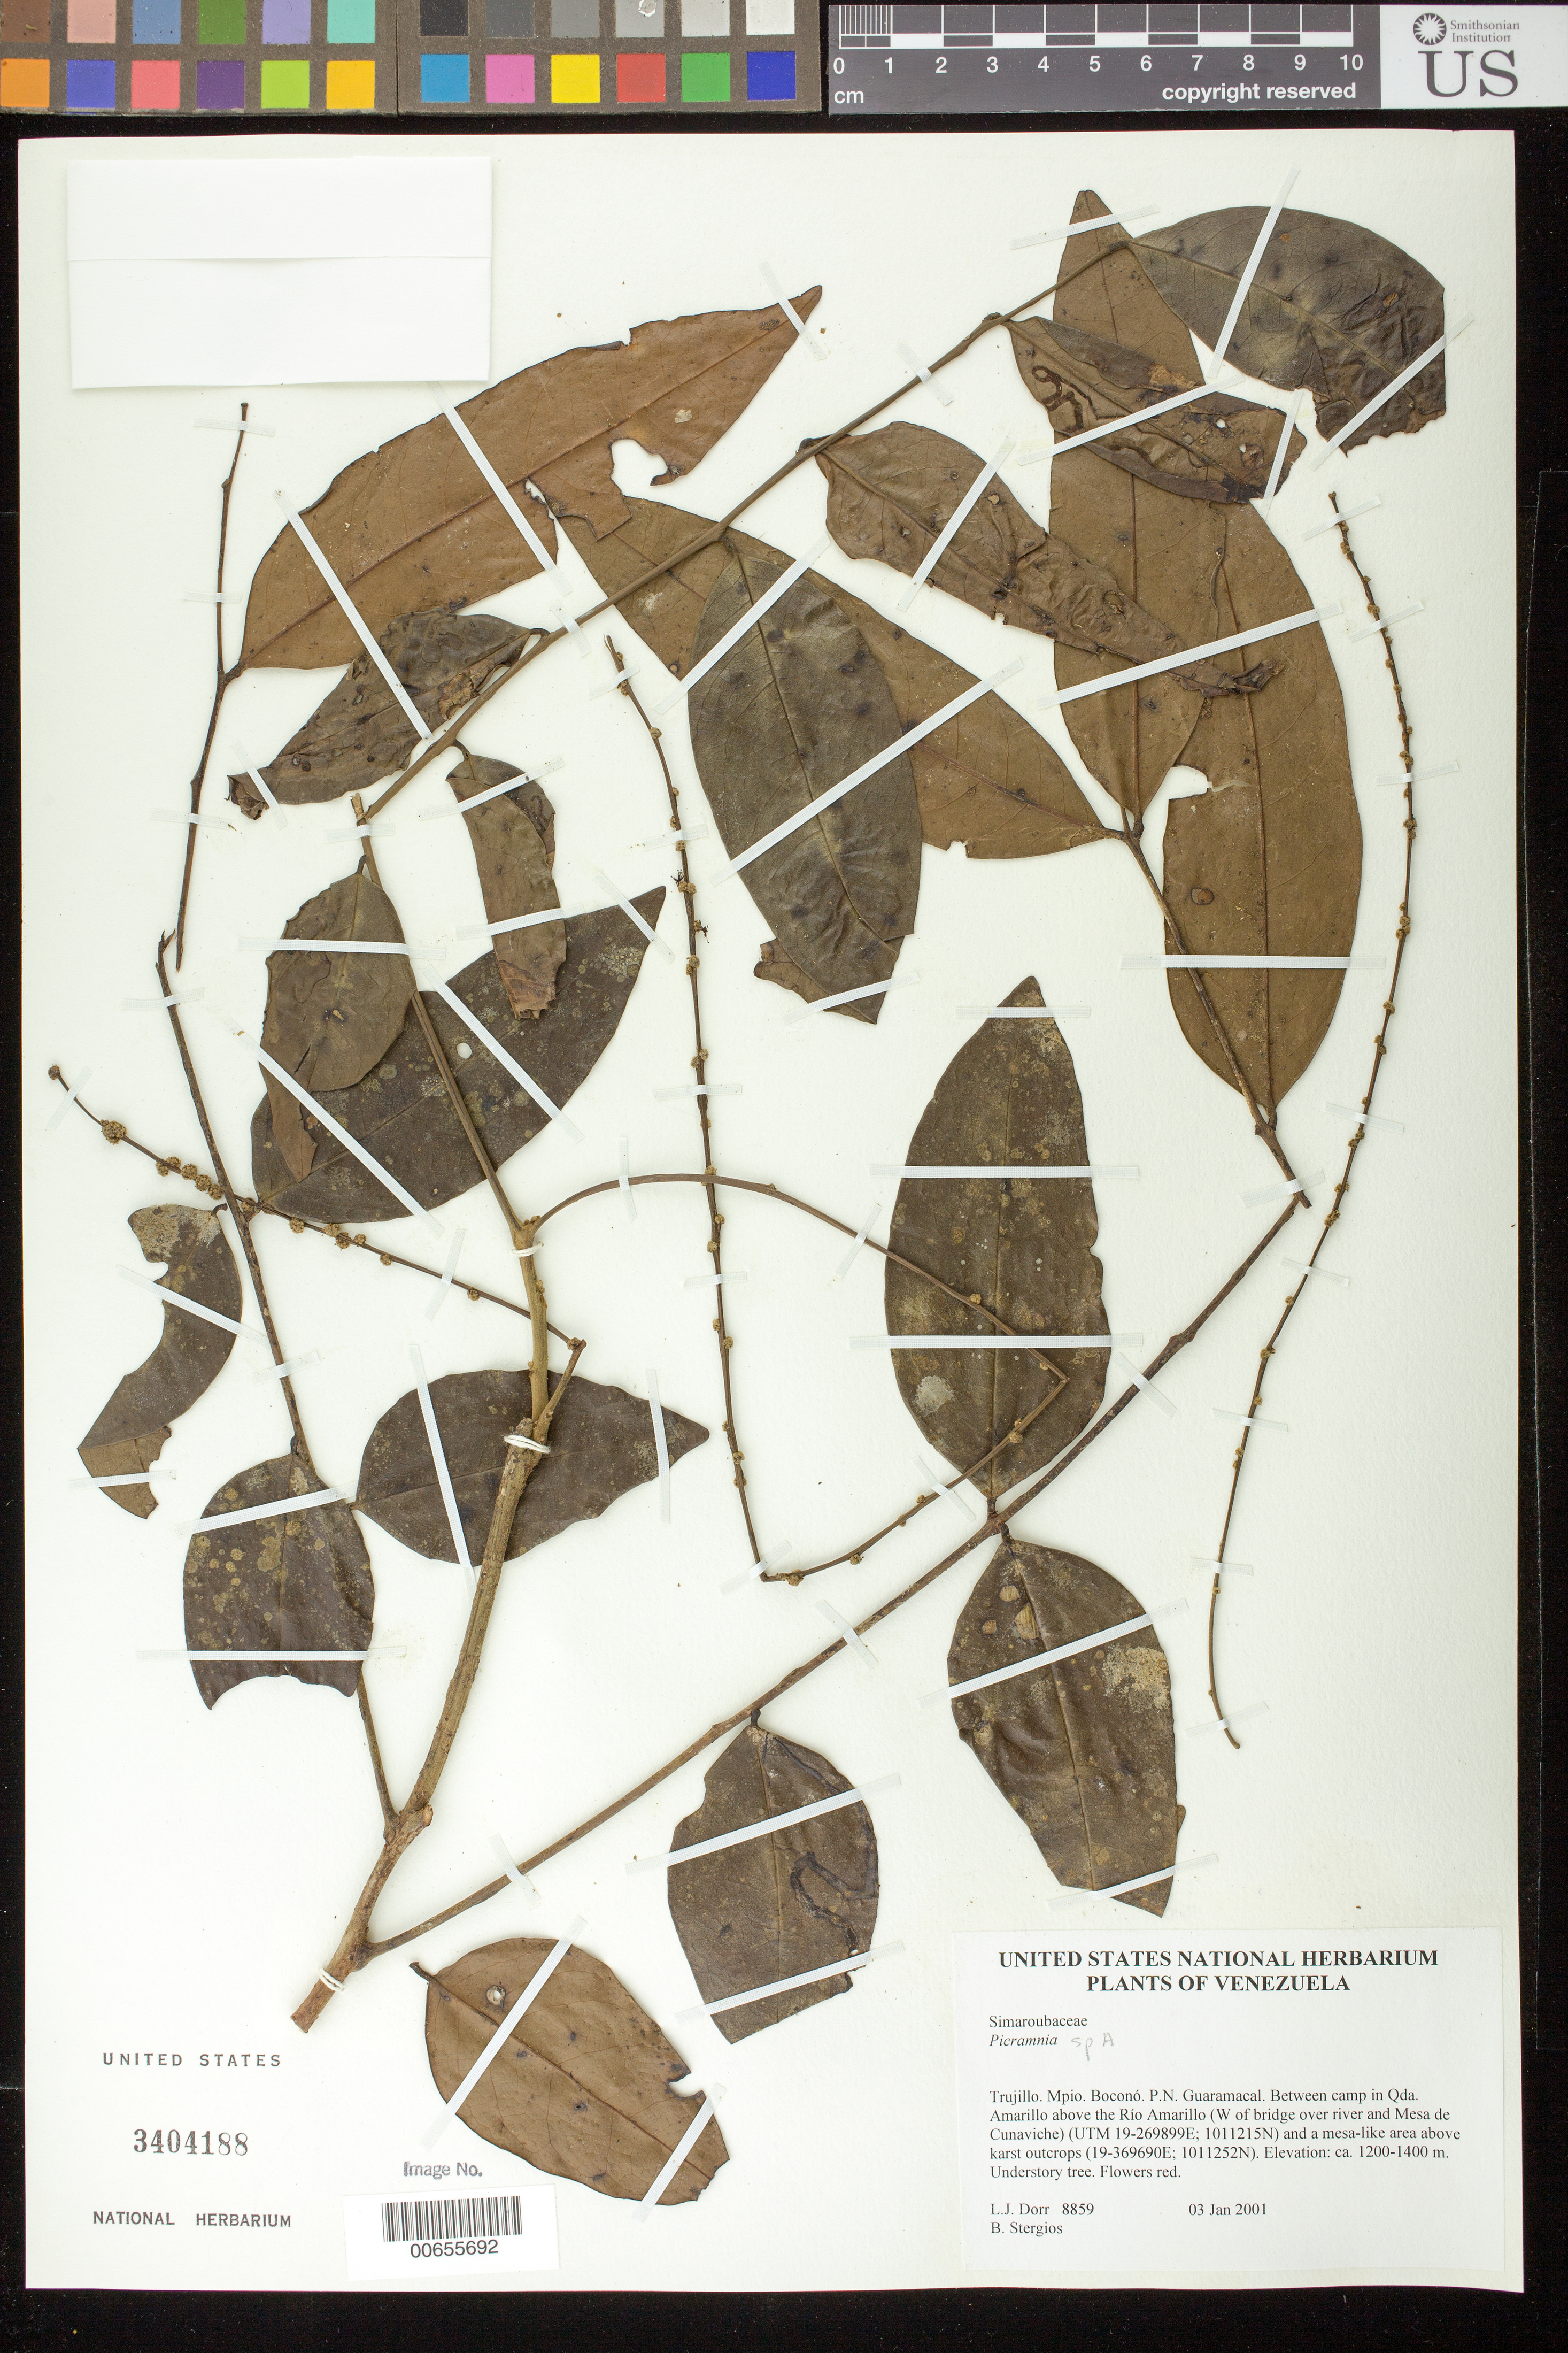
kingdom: Plantae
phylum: Tracheophyta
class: Magnoliopsida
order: Picramniales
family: Picramniaceae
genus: Picramnia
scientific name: Picramnia sp.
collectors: L. J. Dorr & B. G. Stergios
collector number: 8859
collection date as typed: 03 Jan 2001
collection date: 2001-01-03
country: Venezuela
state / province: Trujillo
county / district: Boconó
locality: Parque Nacional Guaramacal. Between camp in Qda Amarillo above Río Amarillo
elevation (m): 1200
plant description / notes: NY, PORT, US, VEN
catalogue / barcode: US 3404188